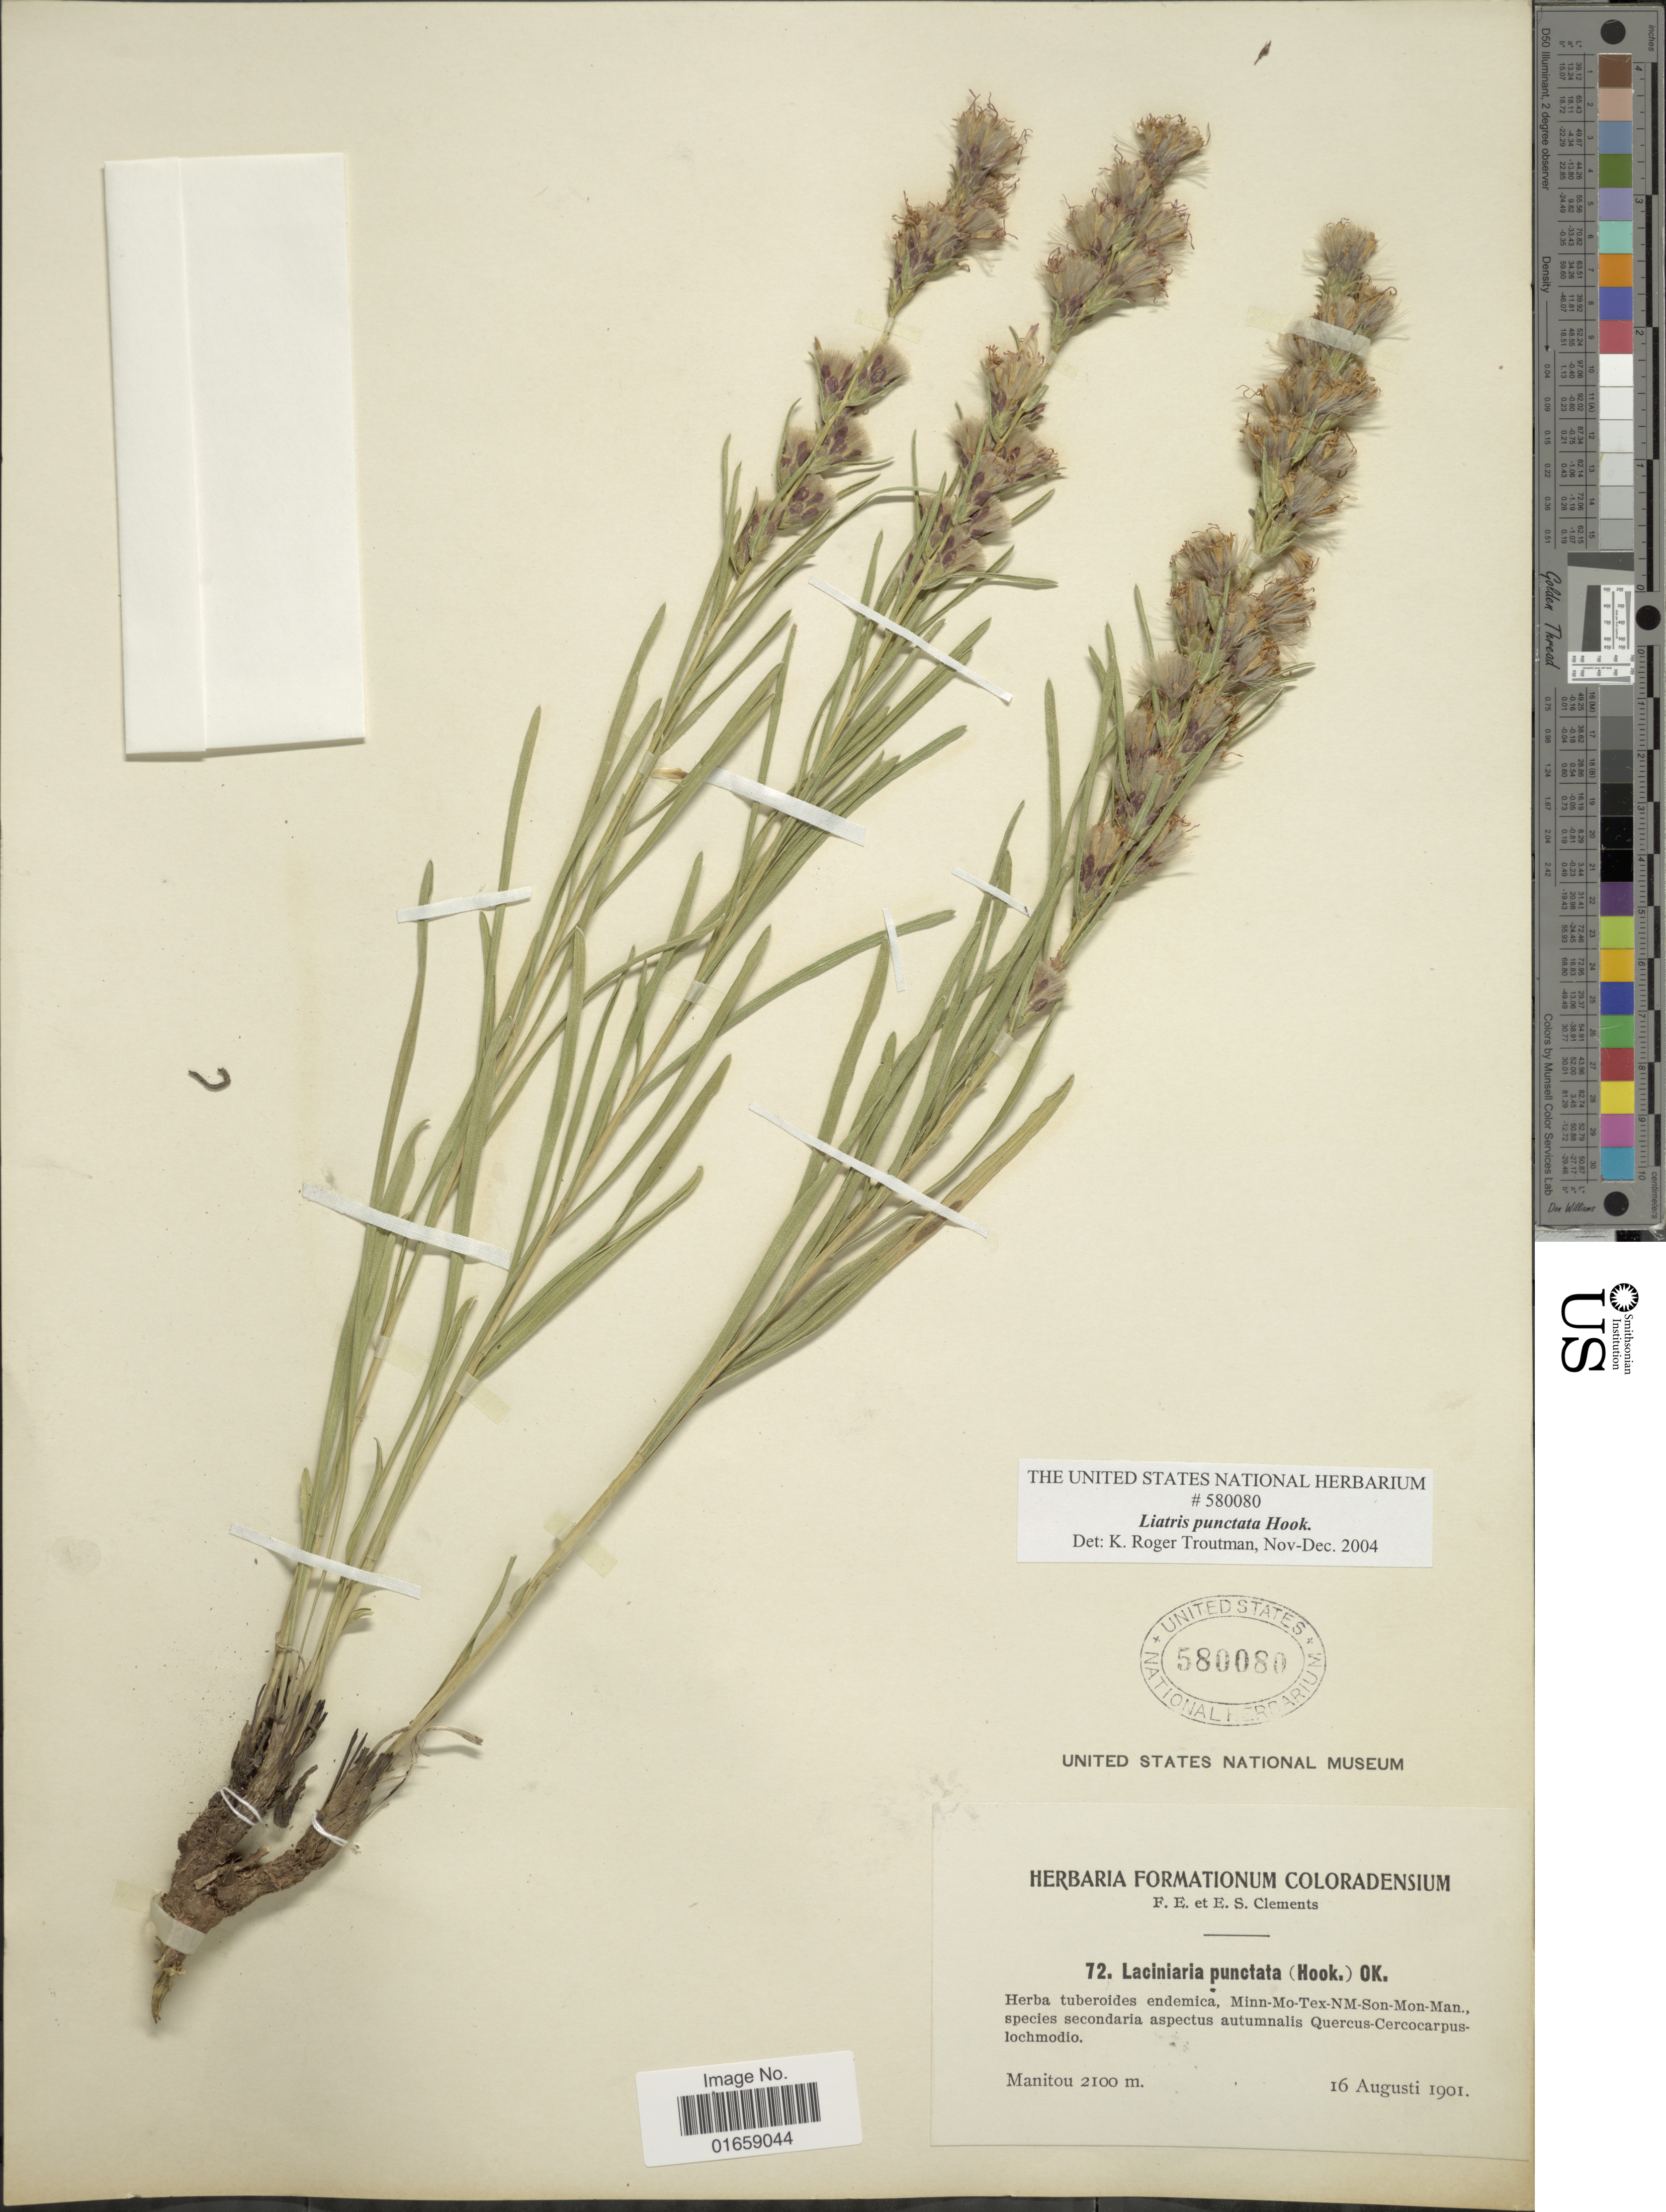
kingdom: Plantae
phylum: Tracheophyta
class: Magnoliopsida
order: Asterales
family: Asteraceae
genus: Liatris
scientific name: Liatris punctata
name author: Hook.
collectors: F. E. Clements & E. S. Clements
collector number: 72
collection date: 1901-08-16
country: United States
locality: Herba tuberoides endemica, Minn-Mo-Tex-NM-Son- Mon-Man., Manitou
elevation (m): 2100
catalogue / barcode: US 580080